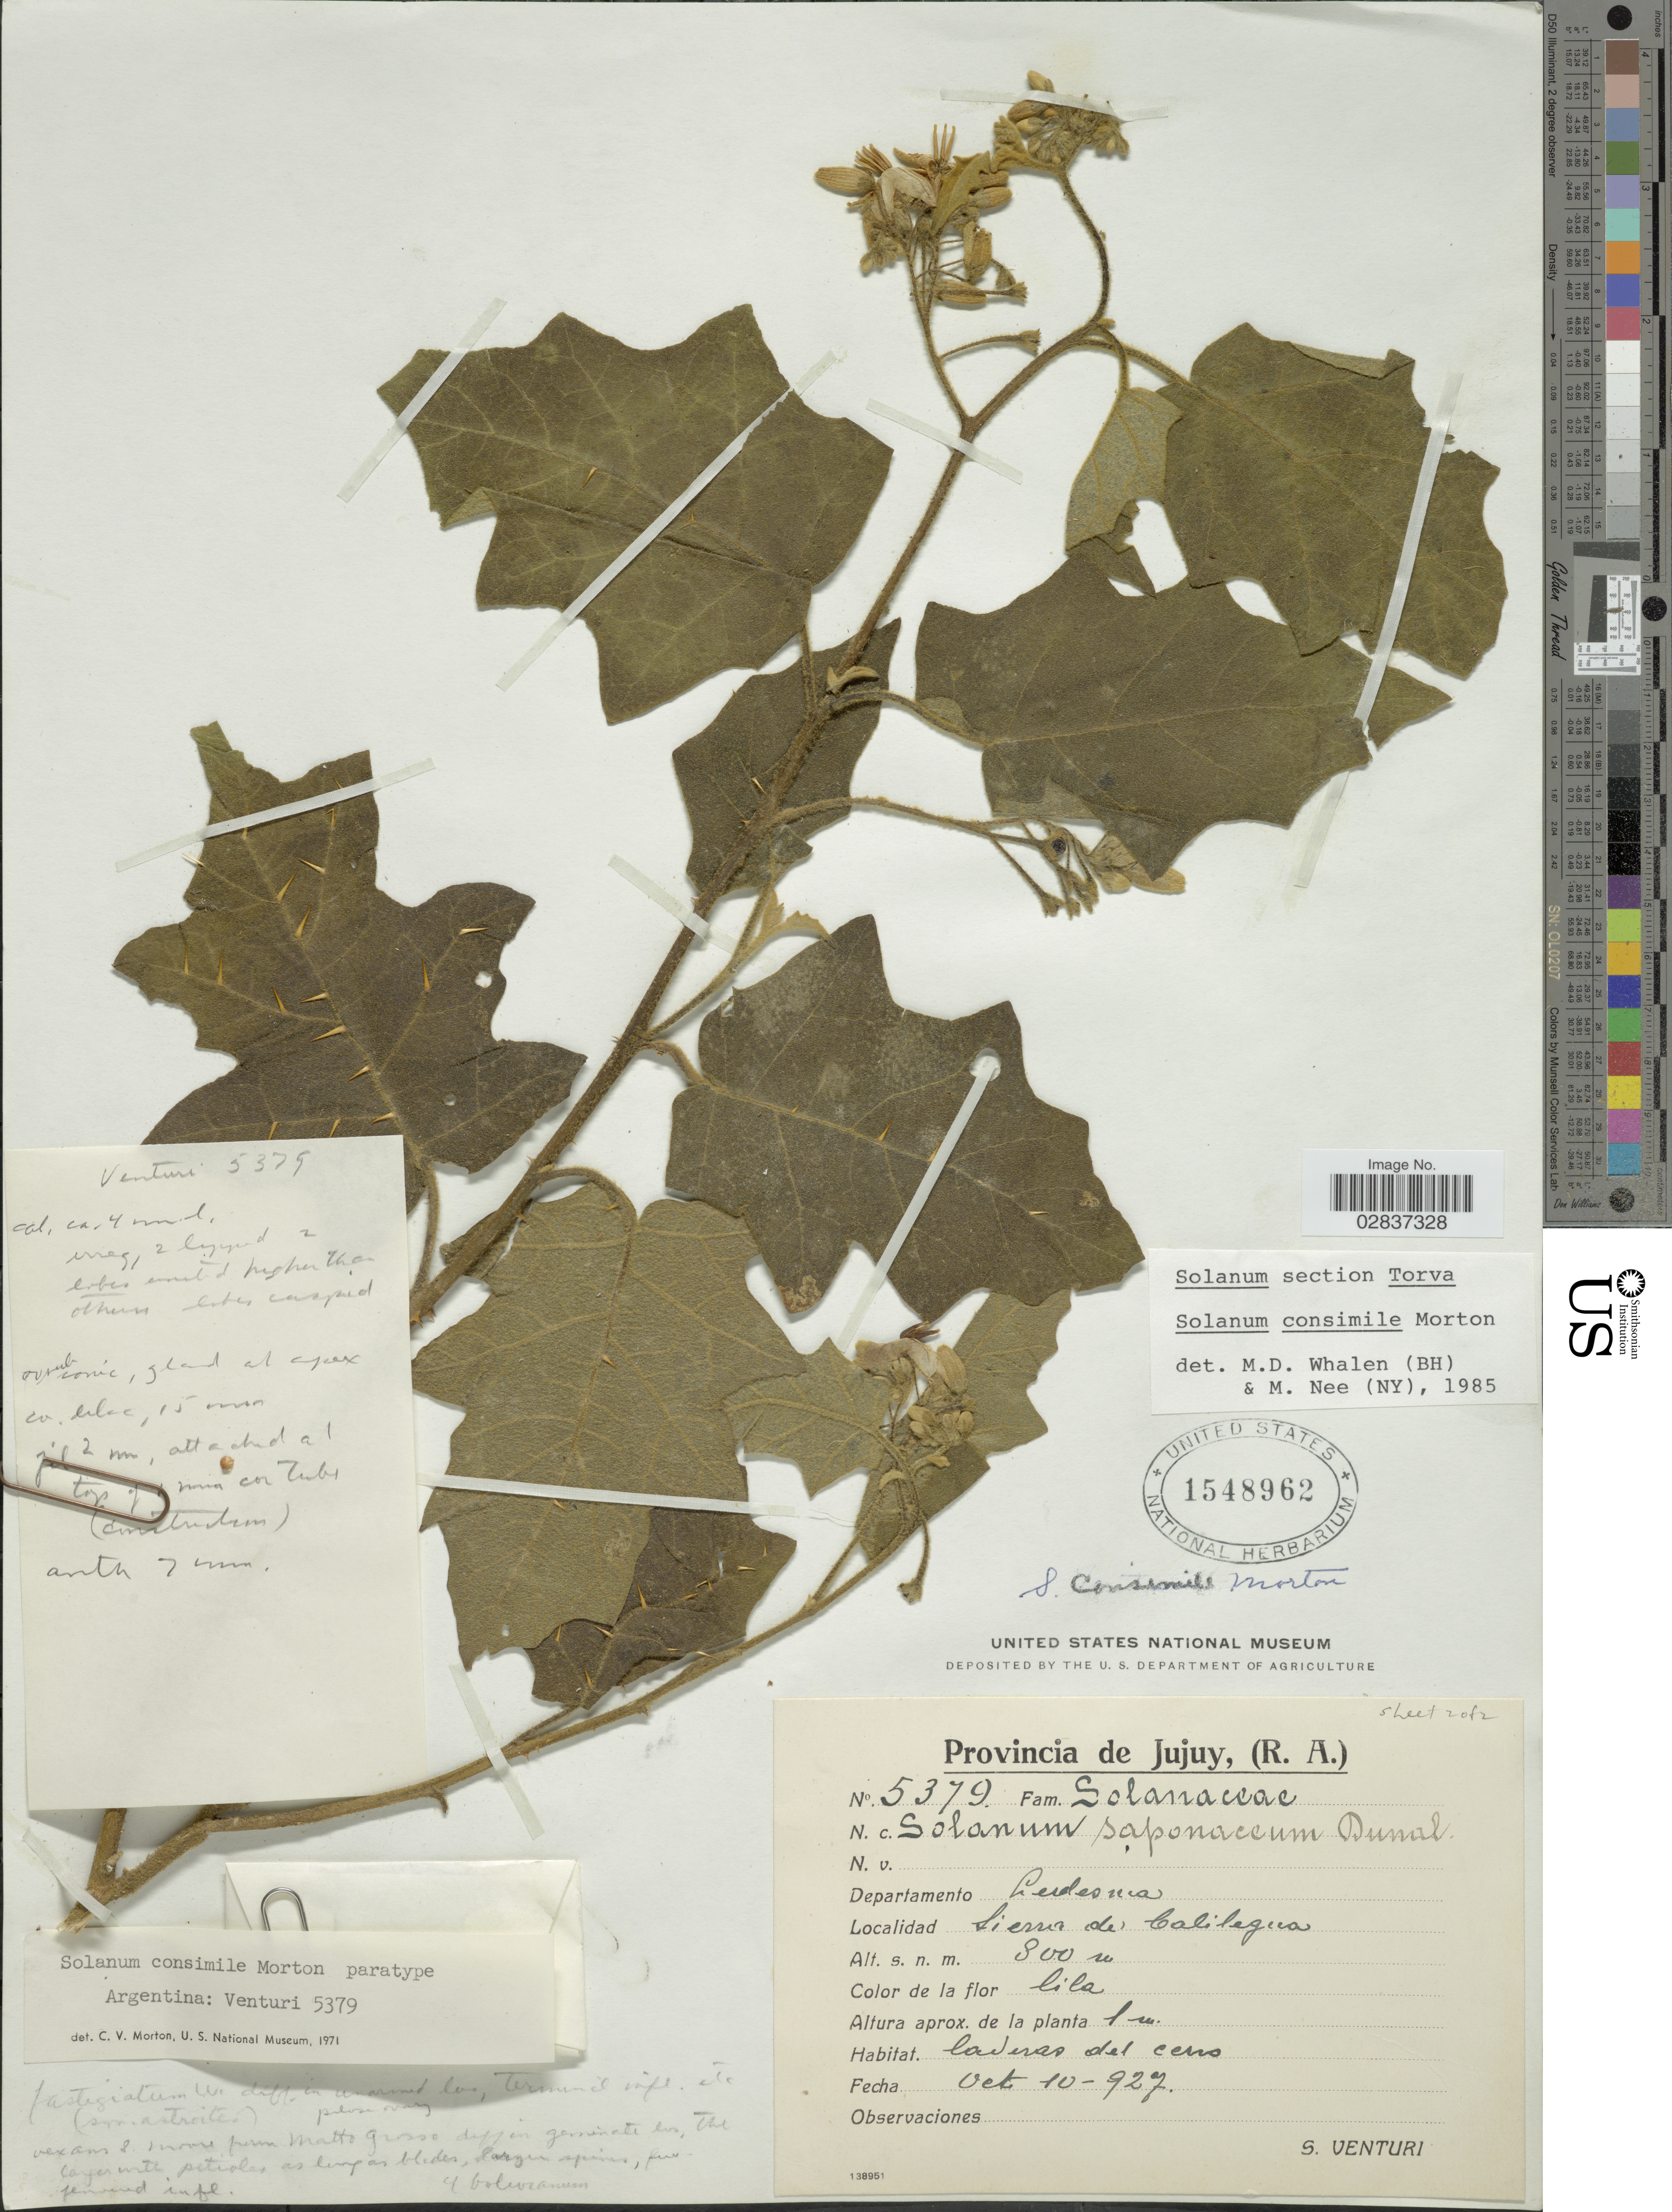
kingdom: Plantae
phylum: Tracheophyta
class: Magnoliopsida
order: Solanales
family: Solanaceae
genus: Solanum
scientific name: Solanum consimile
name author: C.V. Morton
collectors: S. Venturi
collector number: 5379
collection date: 1927-10-10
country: Argentina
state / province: Jujuy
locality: Departamento Ledesma, Sierra de Calilegua.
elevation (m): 800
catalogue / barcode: US 1548962